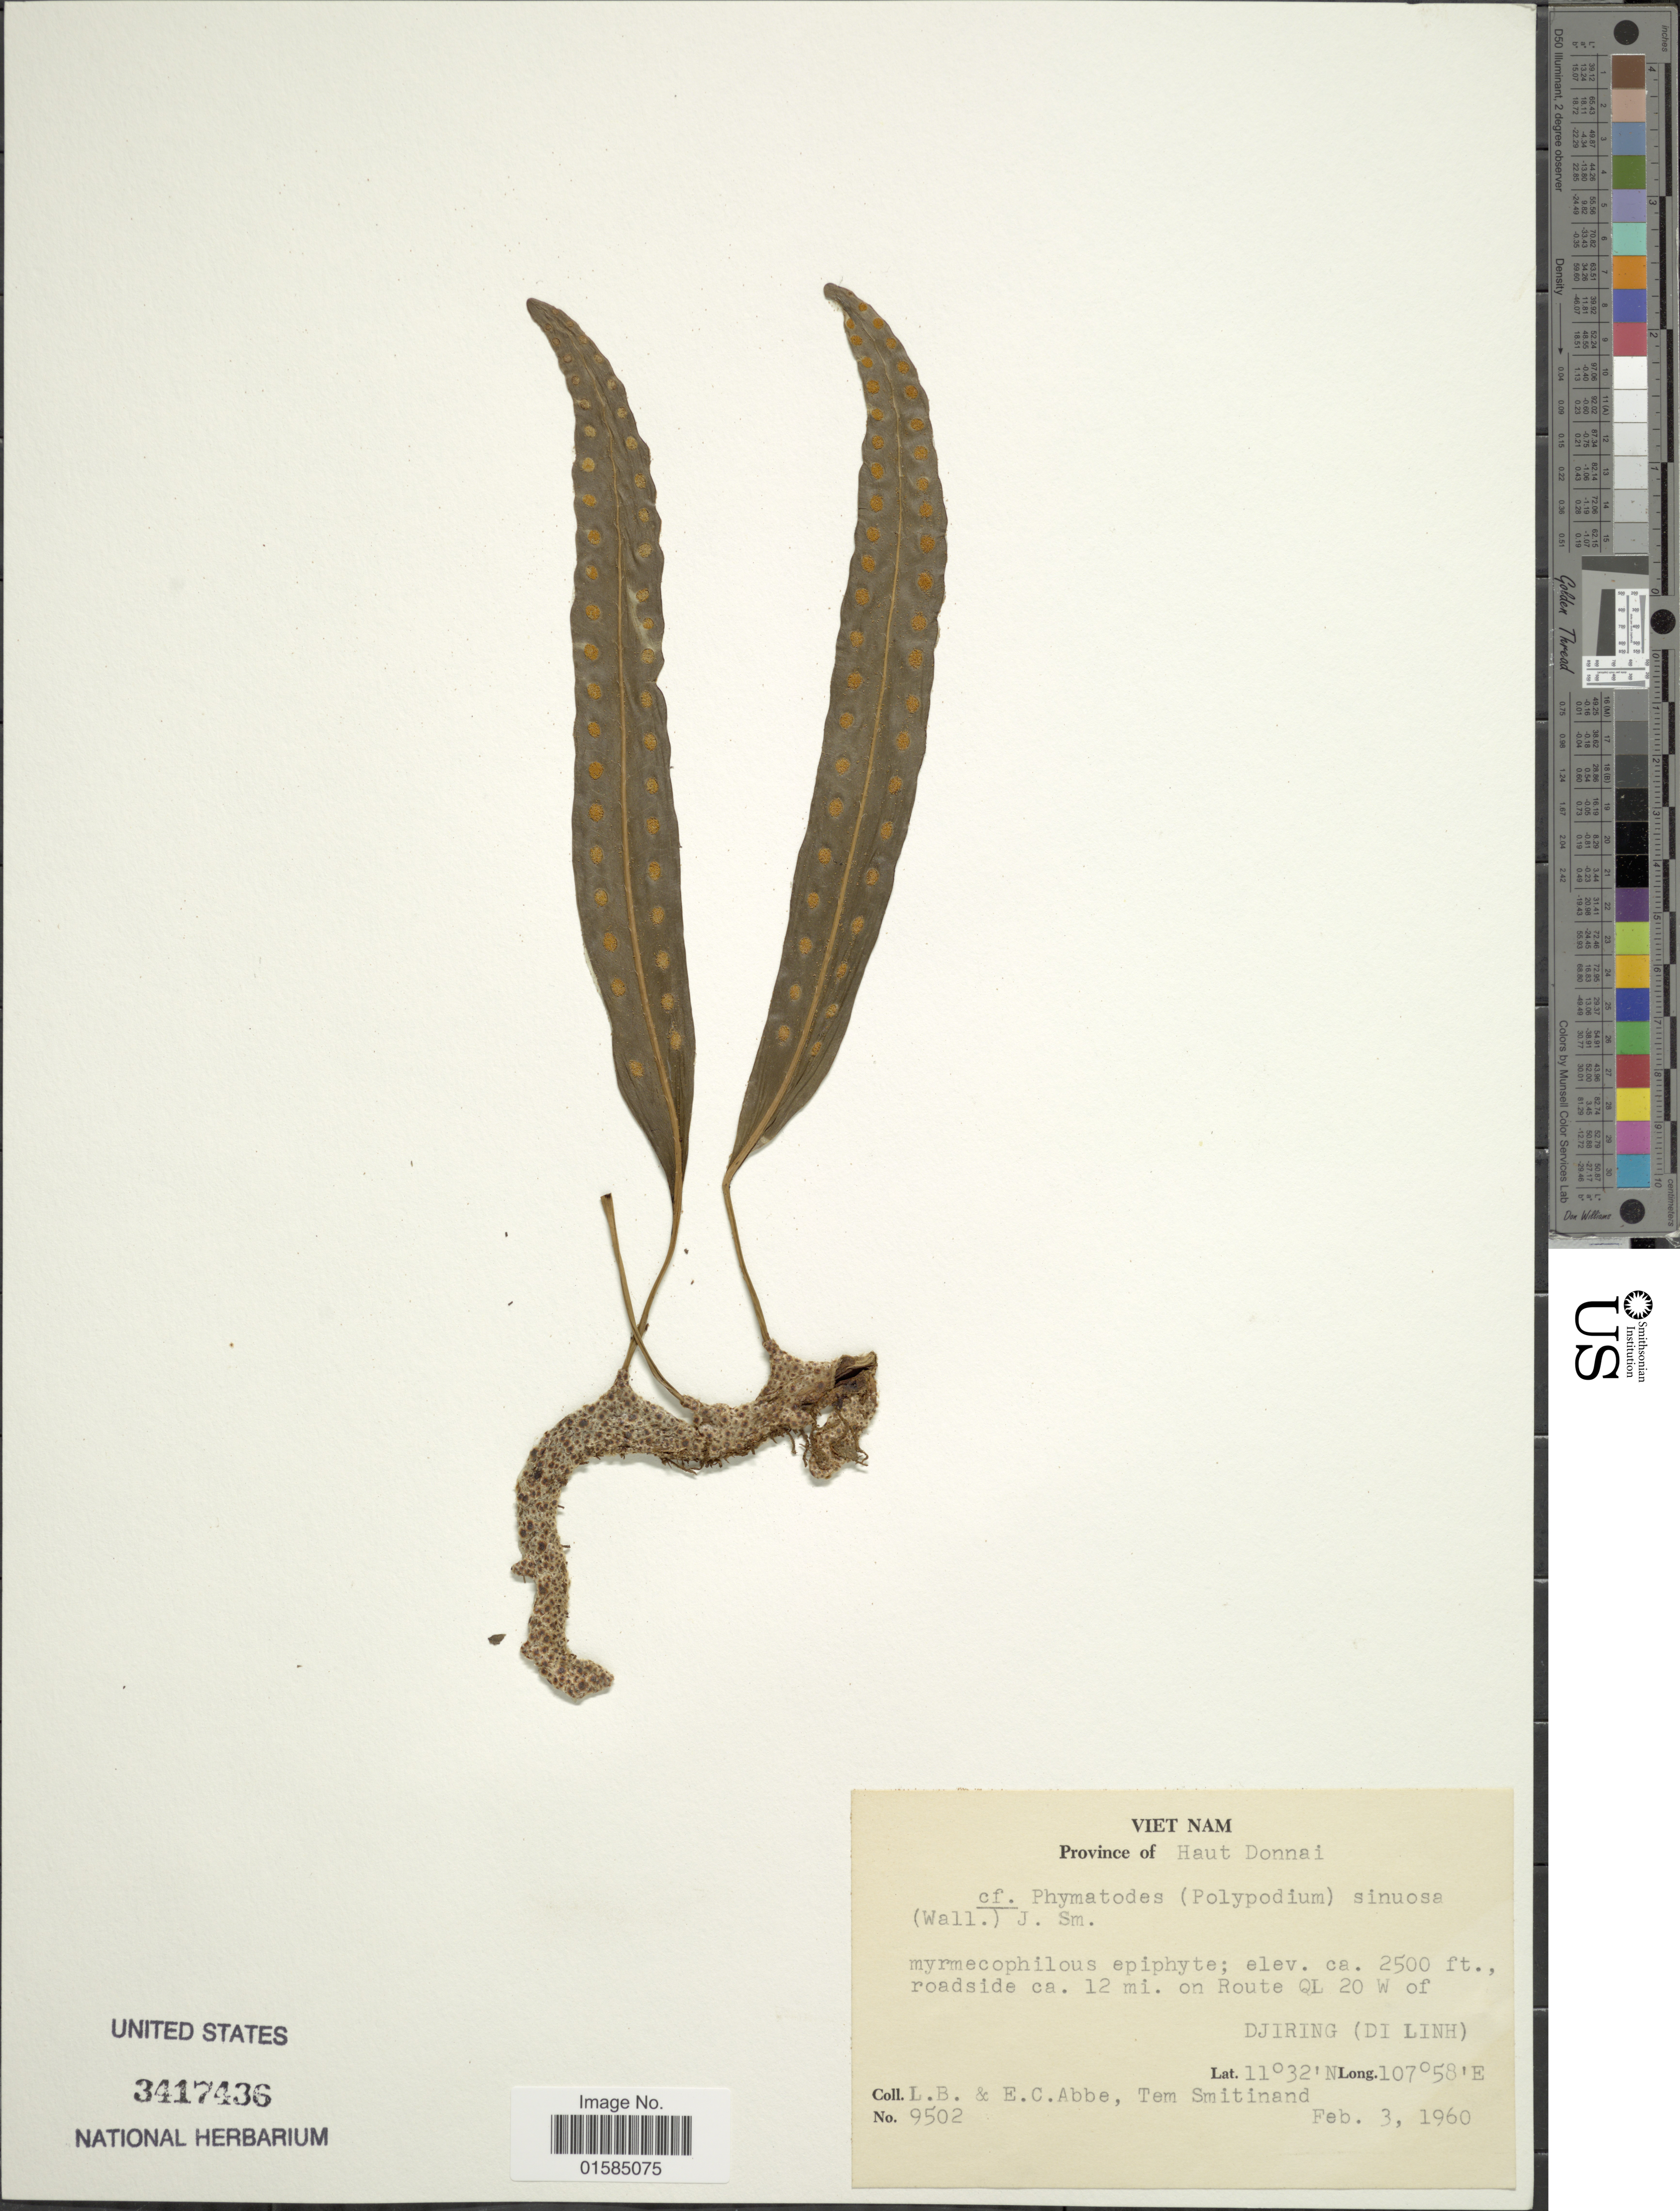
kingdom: Plantae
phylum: Tracheophyta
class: Polypodiopsida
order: Polypodiales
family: Polypodiaceae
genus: Lecanopteris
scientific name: Lecanopteris sinuosa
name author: (Wall. ex Hook.) Copel.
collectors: L. B. Abbe, E. C. Abbe & T. Smitinand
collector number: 9502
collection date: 1960-02-03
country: Vietnam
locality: Viet Nam, Province of Haut Donnai, roadside ca. 12 mi. on Route QL 20 W. of Djiring (Di Linh)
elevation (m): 762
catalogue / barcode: US 3417436